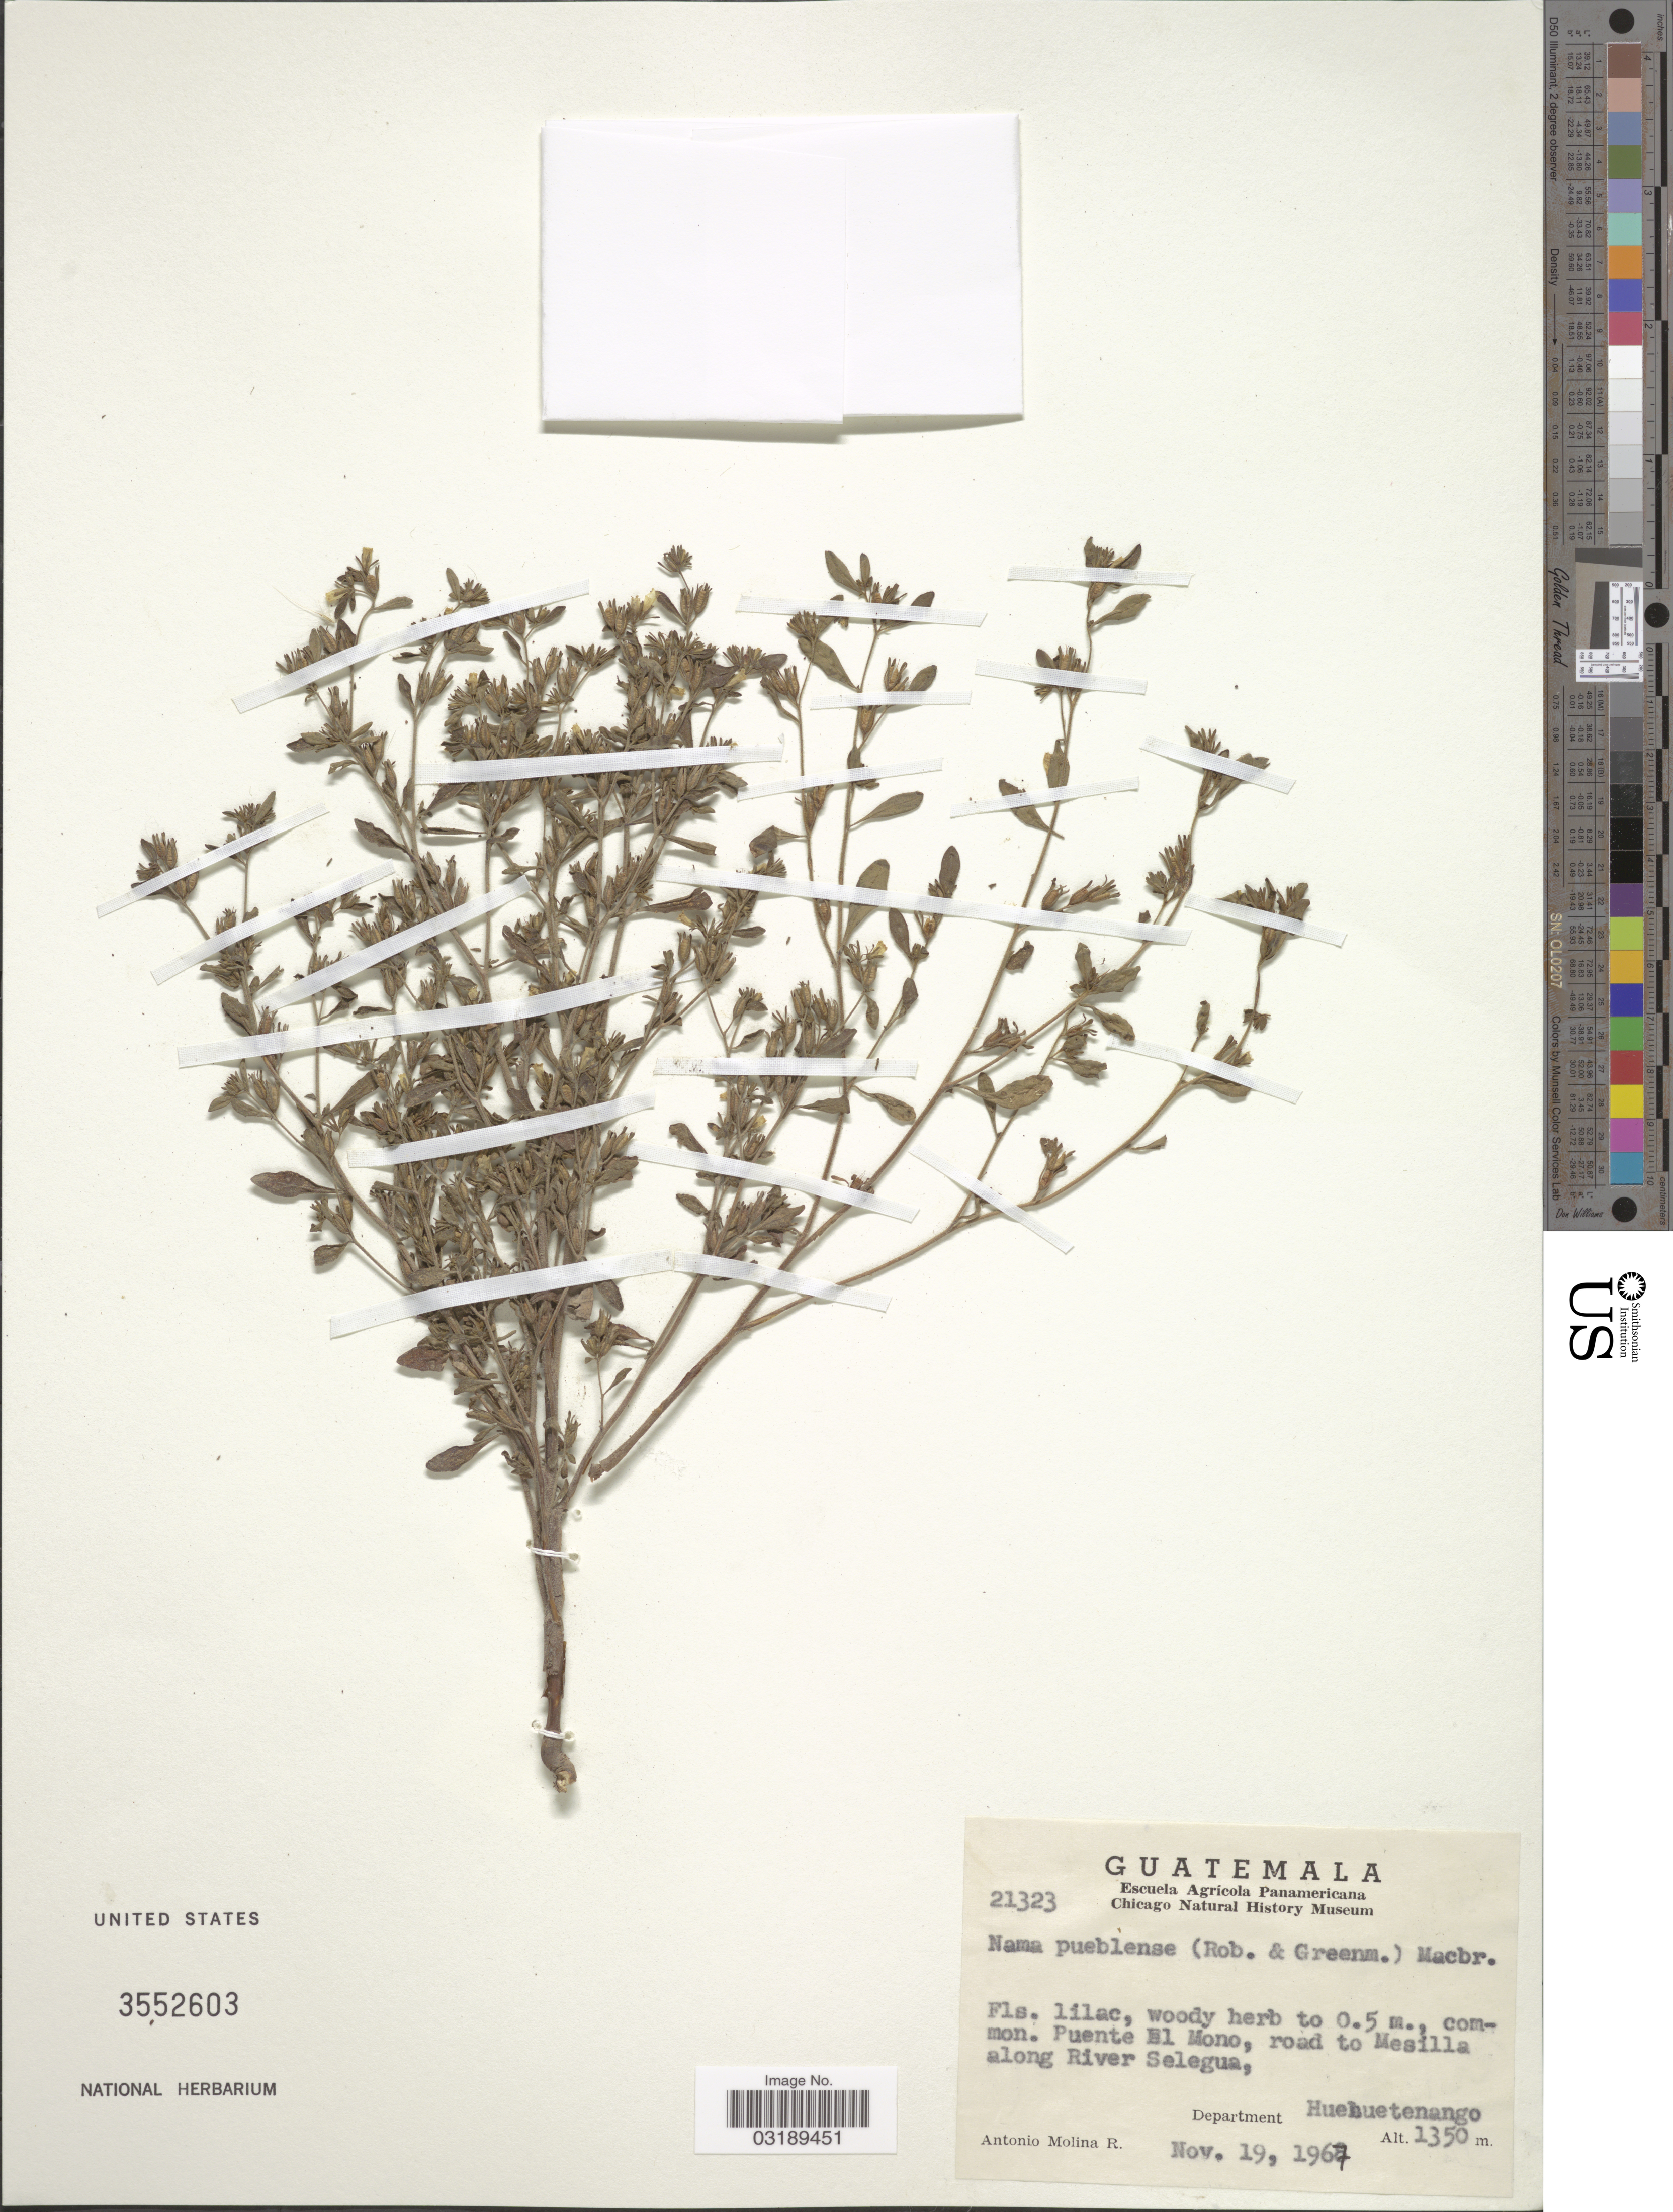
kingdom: Plantae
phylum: Tracheophyta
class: Magnoliopsida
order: Boraginales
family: Namaceae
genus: Nama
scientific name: Nama pueblensis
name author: B.L. Rob. & Greenm.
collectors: A. Molina R.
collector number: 21323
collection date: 1967-11-19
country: Guatemala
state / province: Huehuetenango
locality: Puente El Mono, road to Mesilla along River Selegua, Depart. Huehuetenango.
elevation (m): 1350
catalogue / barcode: US 3552603